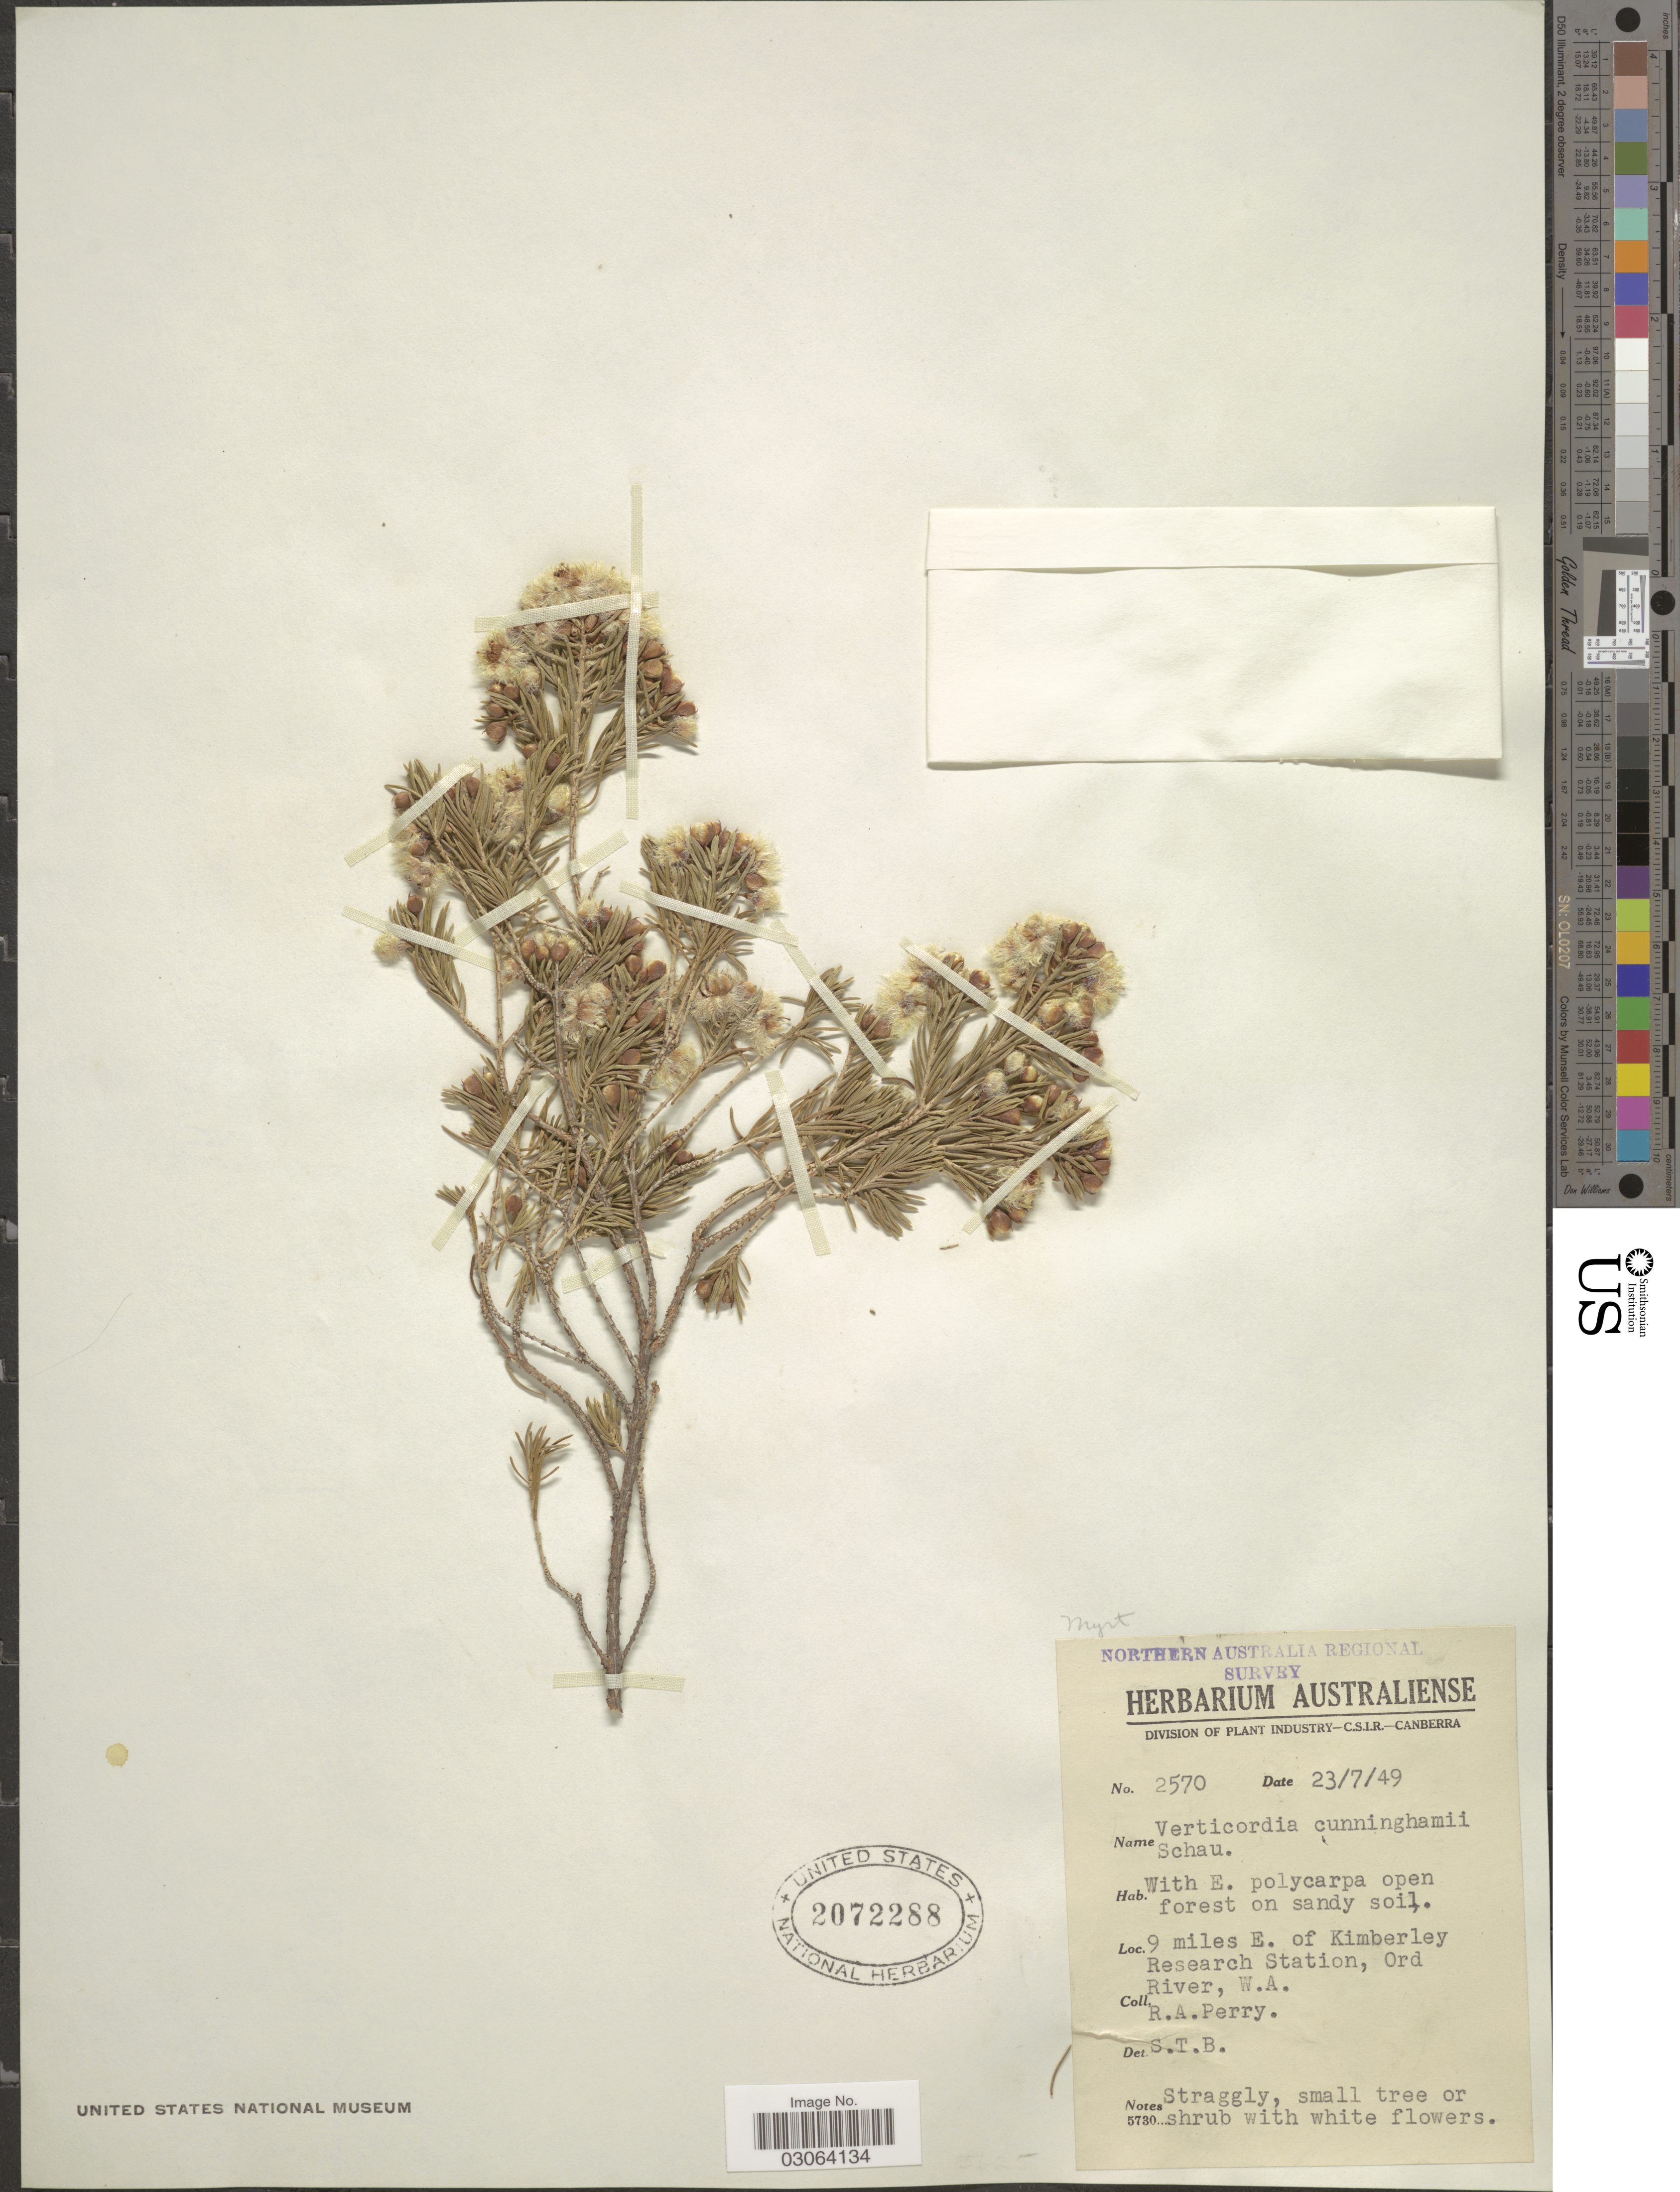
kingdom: Plantae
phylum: Tracheophyta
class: Magnoliopsida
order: Myrtales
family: Myrtaceae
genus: Verticordia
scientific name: Verticordia cunninghamii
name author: Schauer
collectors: Perry, R. A.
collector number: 2570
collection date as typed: Transcribed d/m/y: 23/7/49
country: Australia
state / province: Western Australia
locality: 9 miles E. of Kimberley Research Station, Ord River, W.A.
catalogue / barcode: US 2072288